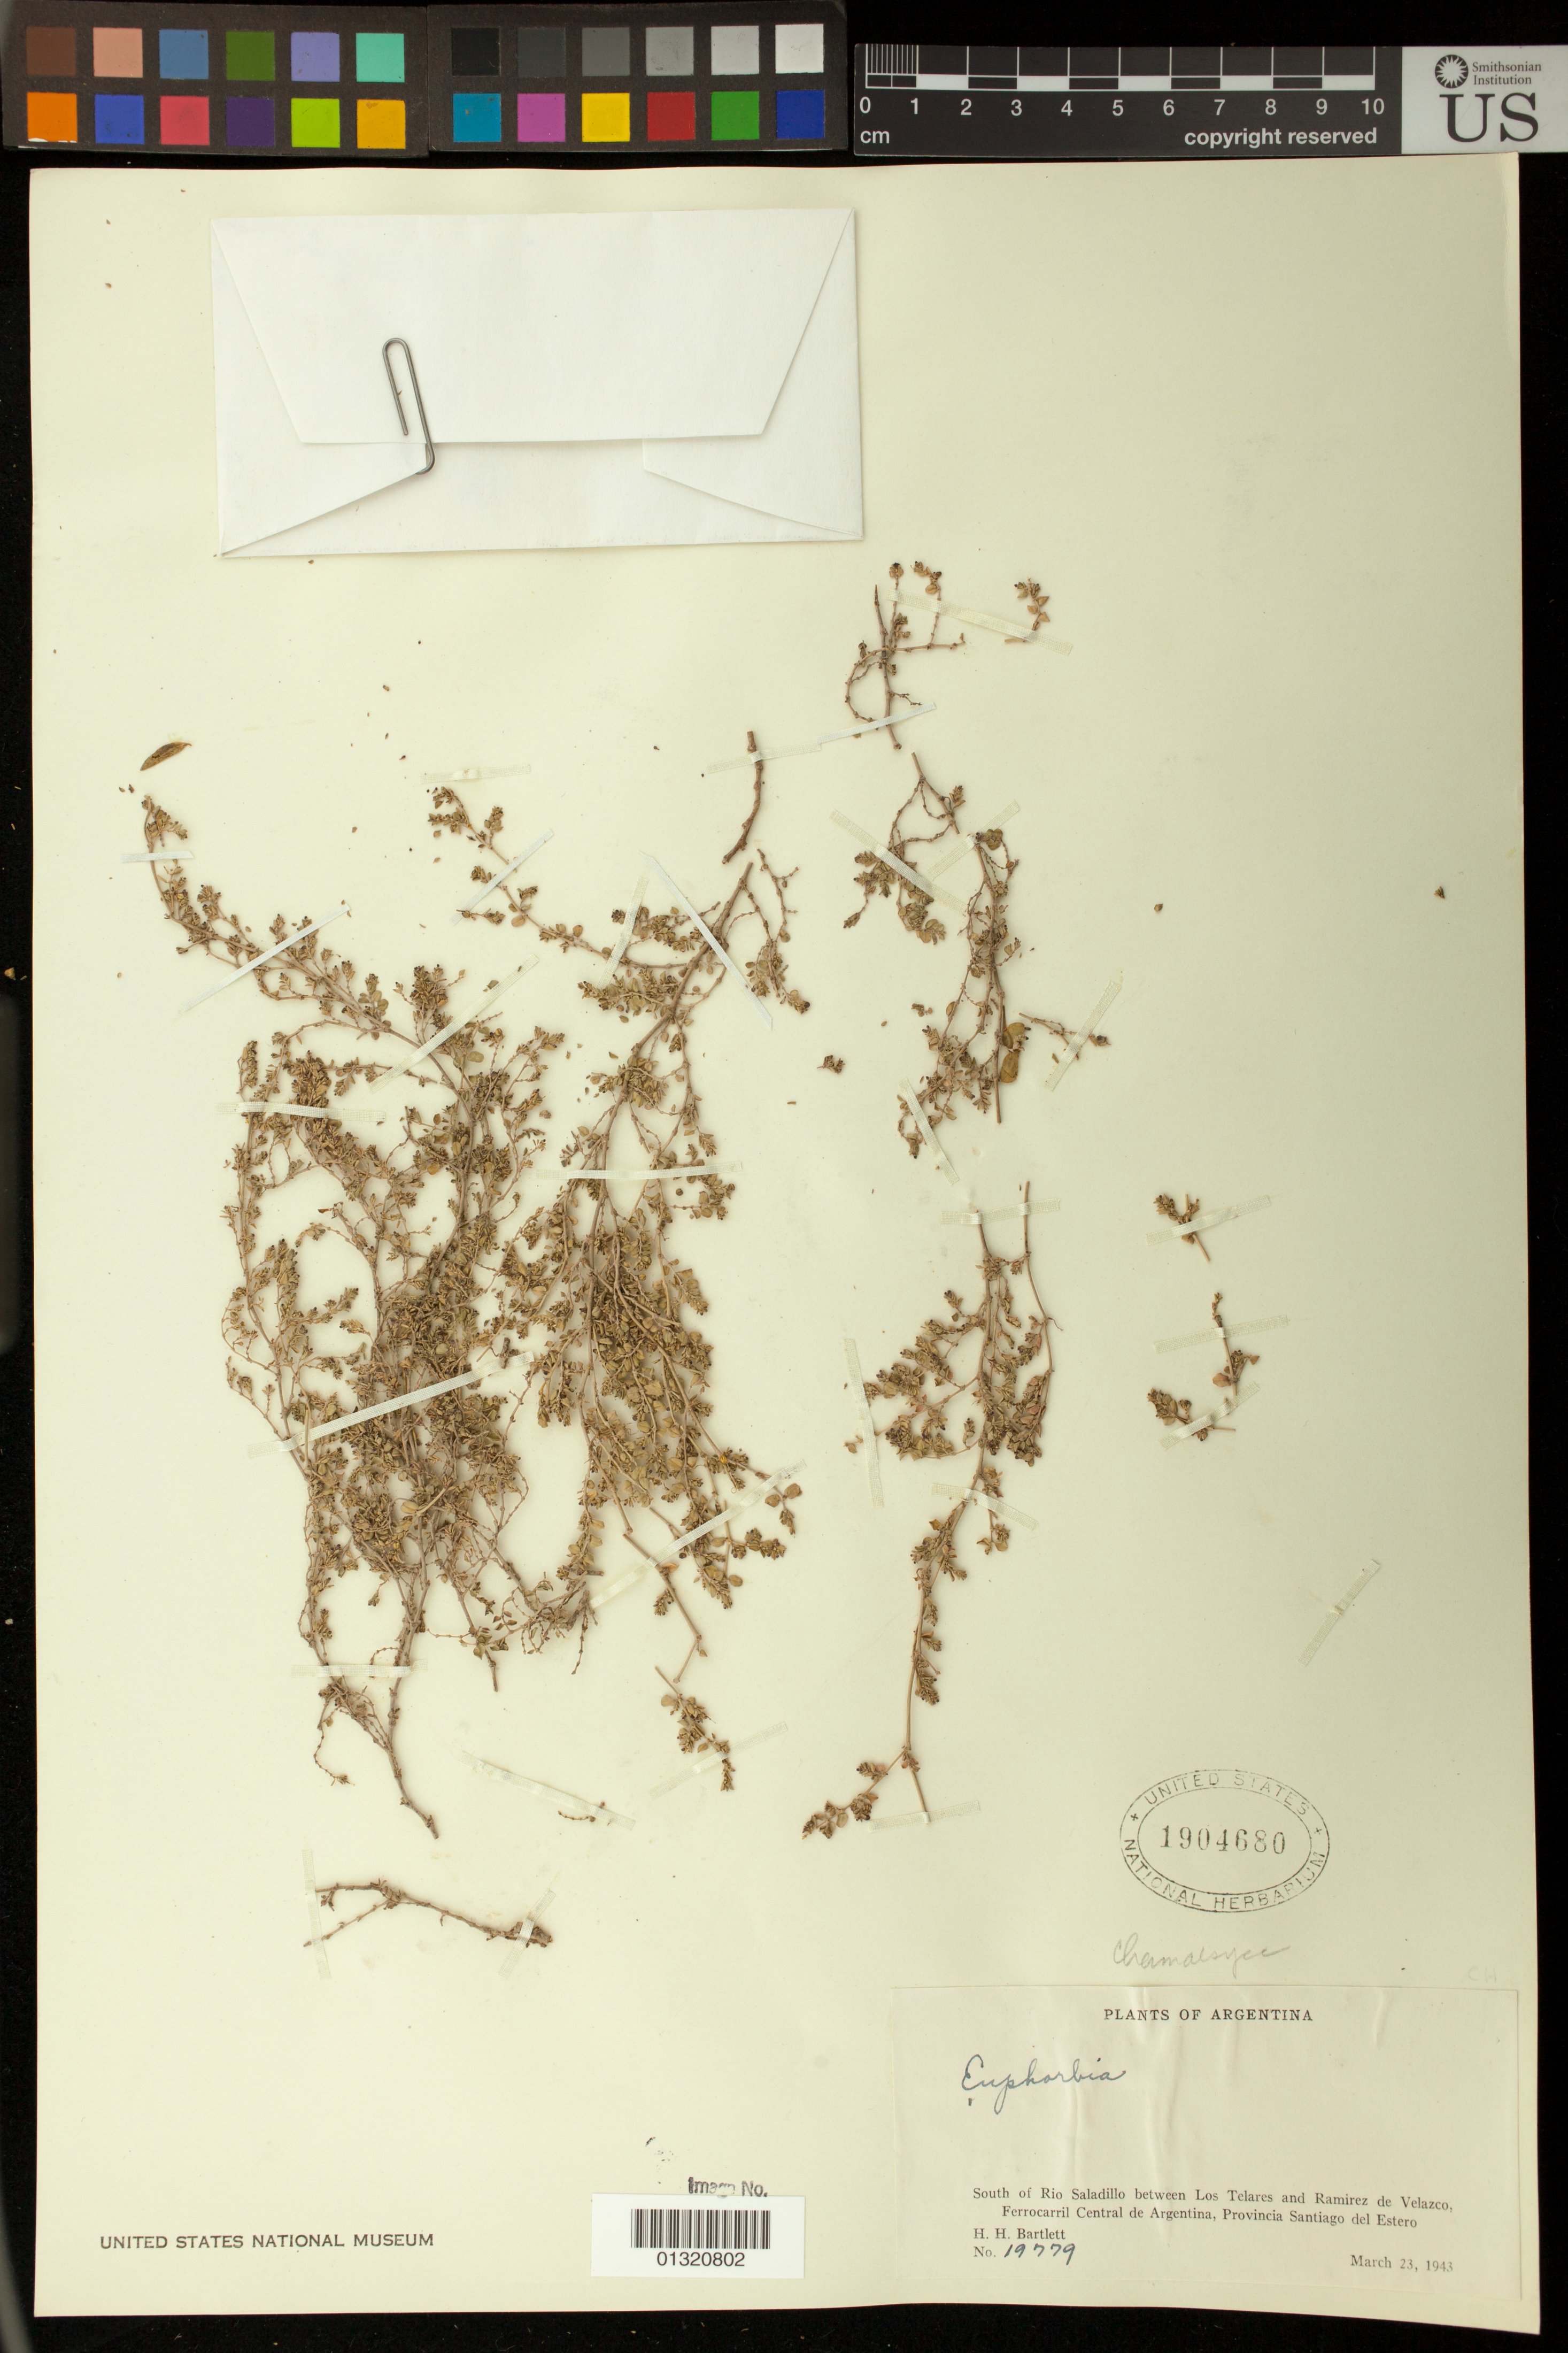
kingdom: Plantae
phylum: Tracheophyta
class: Magnoliopsida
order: Malpighiales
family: Euphorbiaceae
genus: Euphorbia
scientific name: Euphorbia sp.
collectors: H. H. Bartlett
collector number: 19779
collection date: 1943-03-23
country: Argentina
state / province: Santiago del Estero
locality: South of Rio Saladillo between Los Telares and Ramirez de Velazco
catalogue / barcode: US 1904680